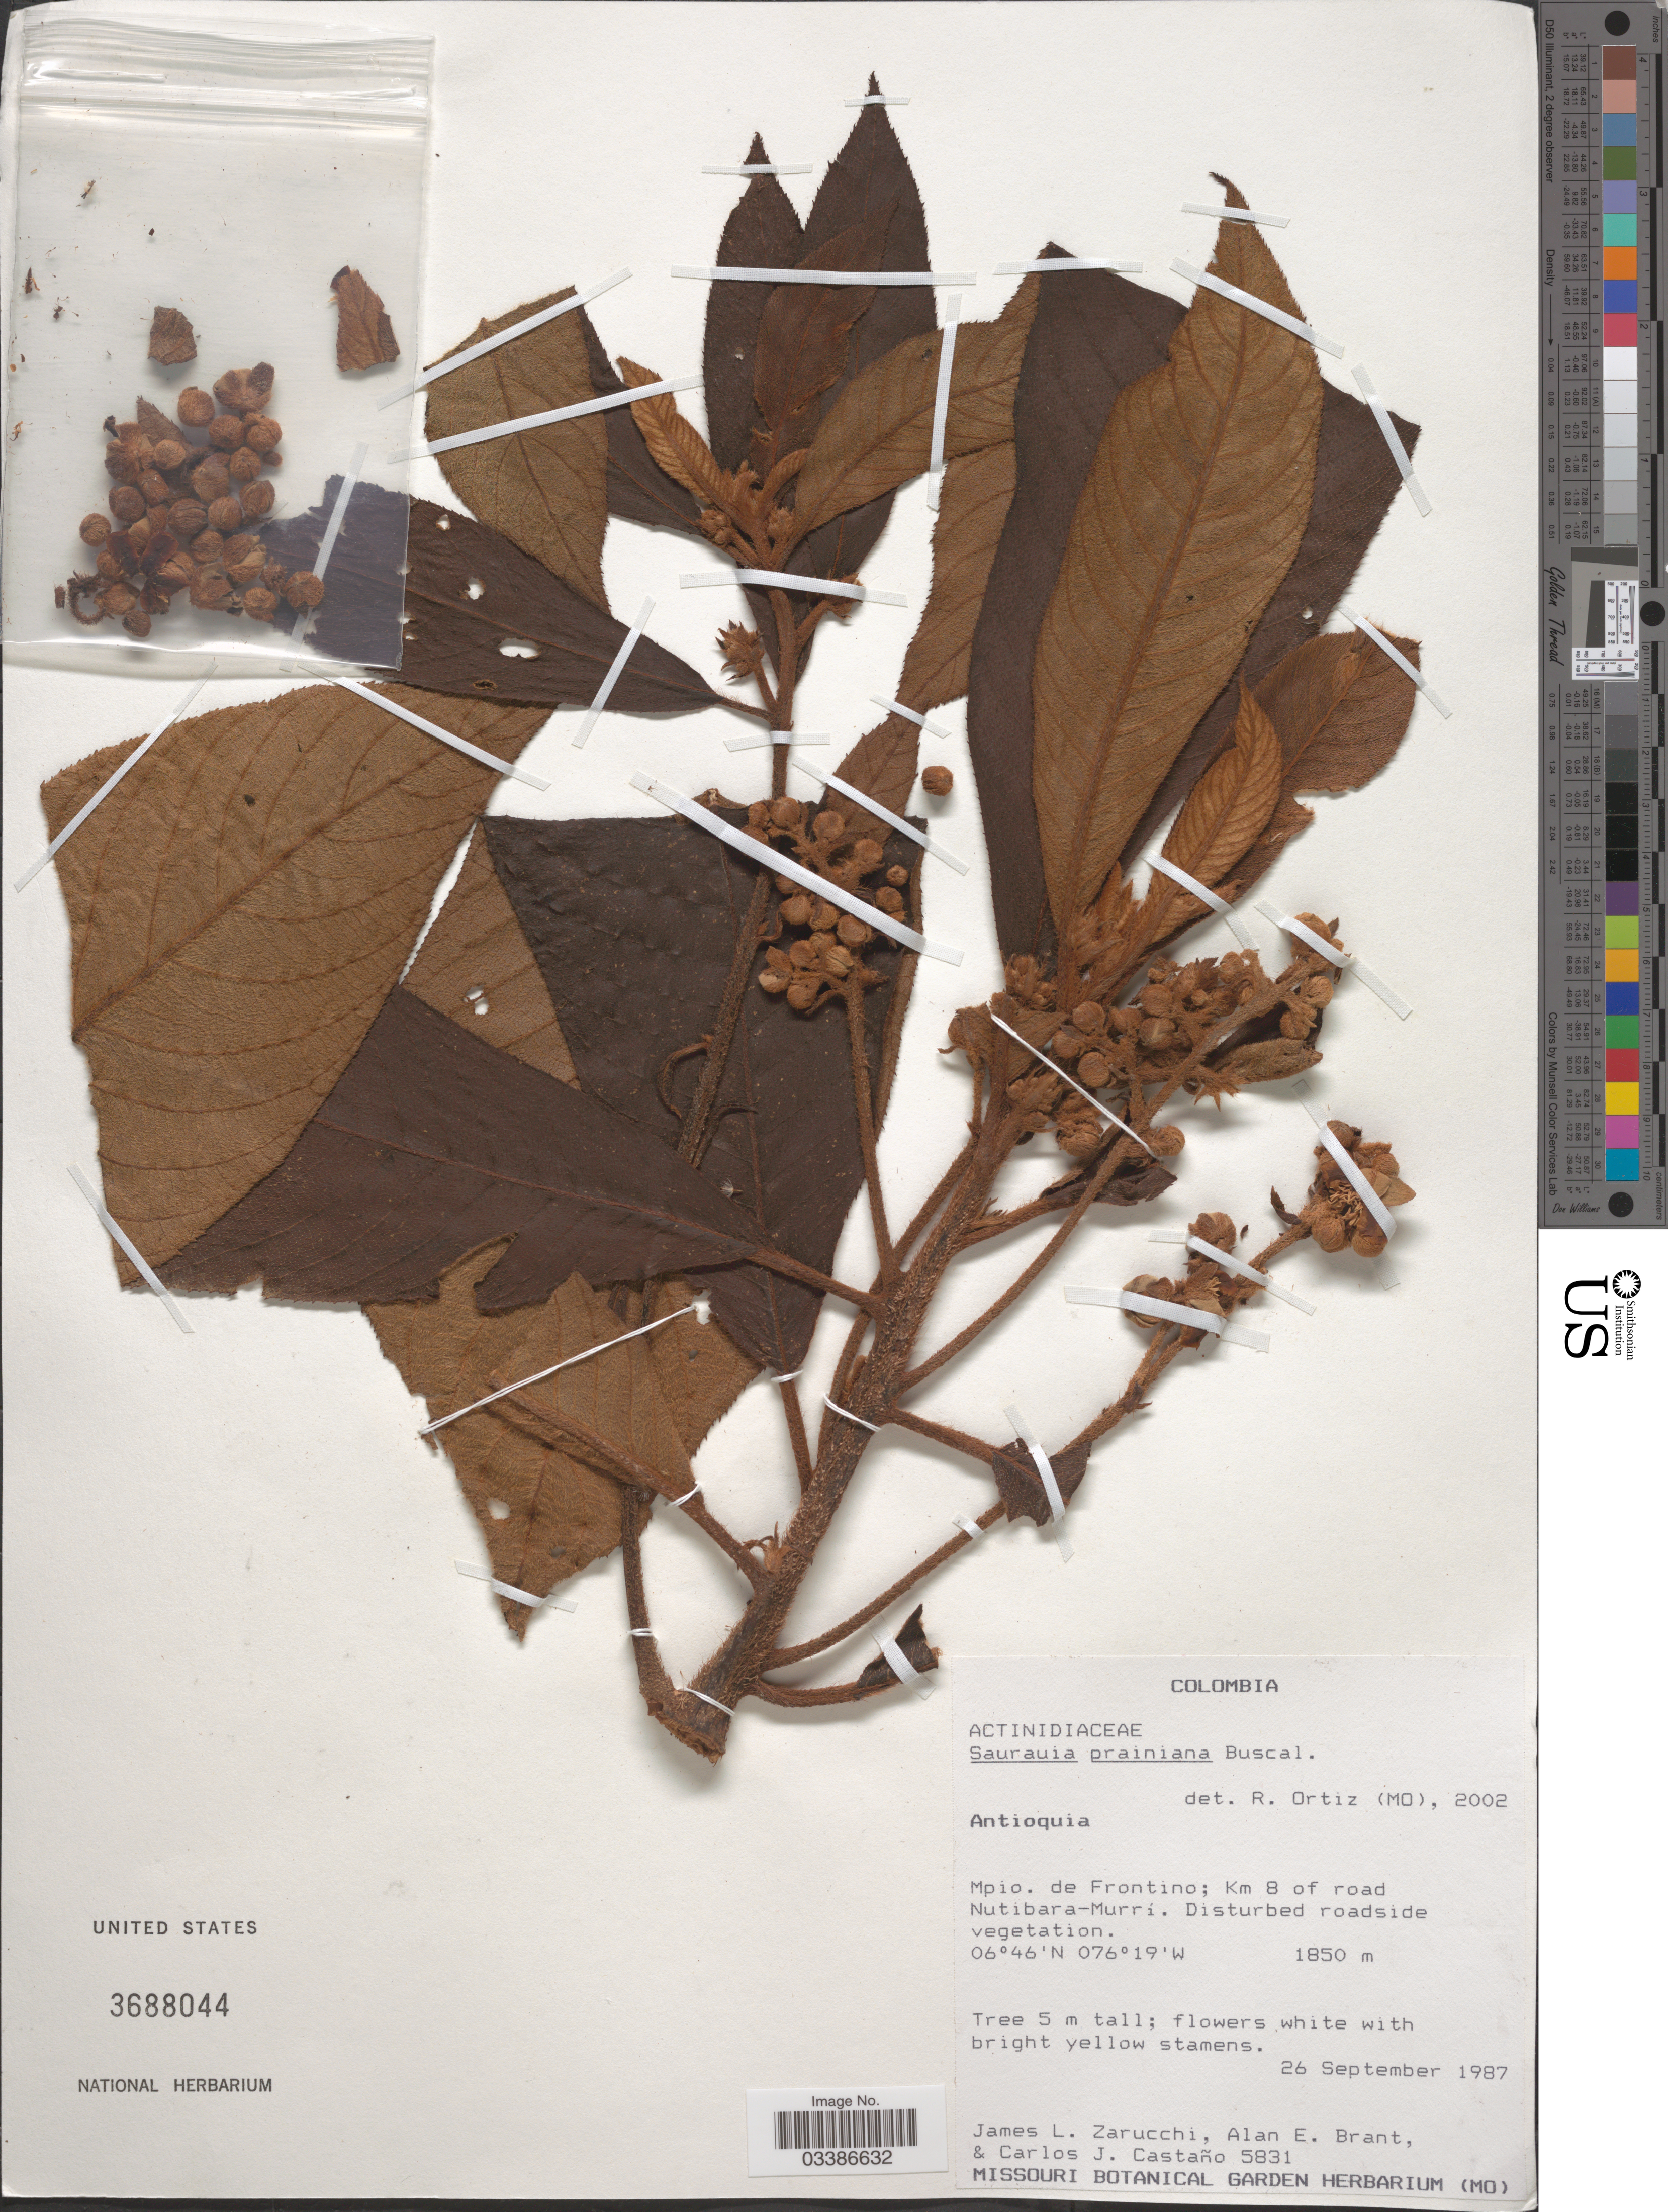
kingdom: Plantae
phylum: Tracheophyta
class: Magnoliopsida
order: Ericales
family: Actinidiaceae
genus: Saurauia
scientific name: Saurauia prainiana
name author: Buscal.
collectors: J. L. Zarucchi, A. Brant & C. Castaño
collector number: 5831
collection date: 1987-09-26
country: Colombia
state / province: Antioquia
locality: Mpio. de Frontino; Km 8 of road Nutibara-Murrí.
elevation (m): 1850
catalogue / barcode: US 3688044